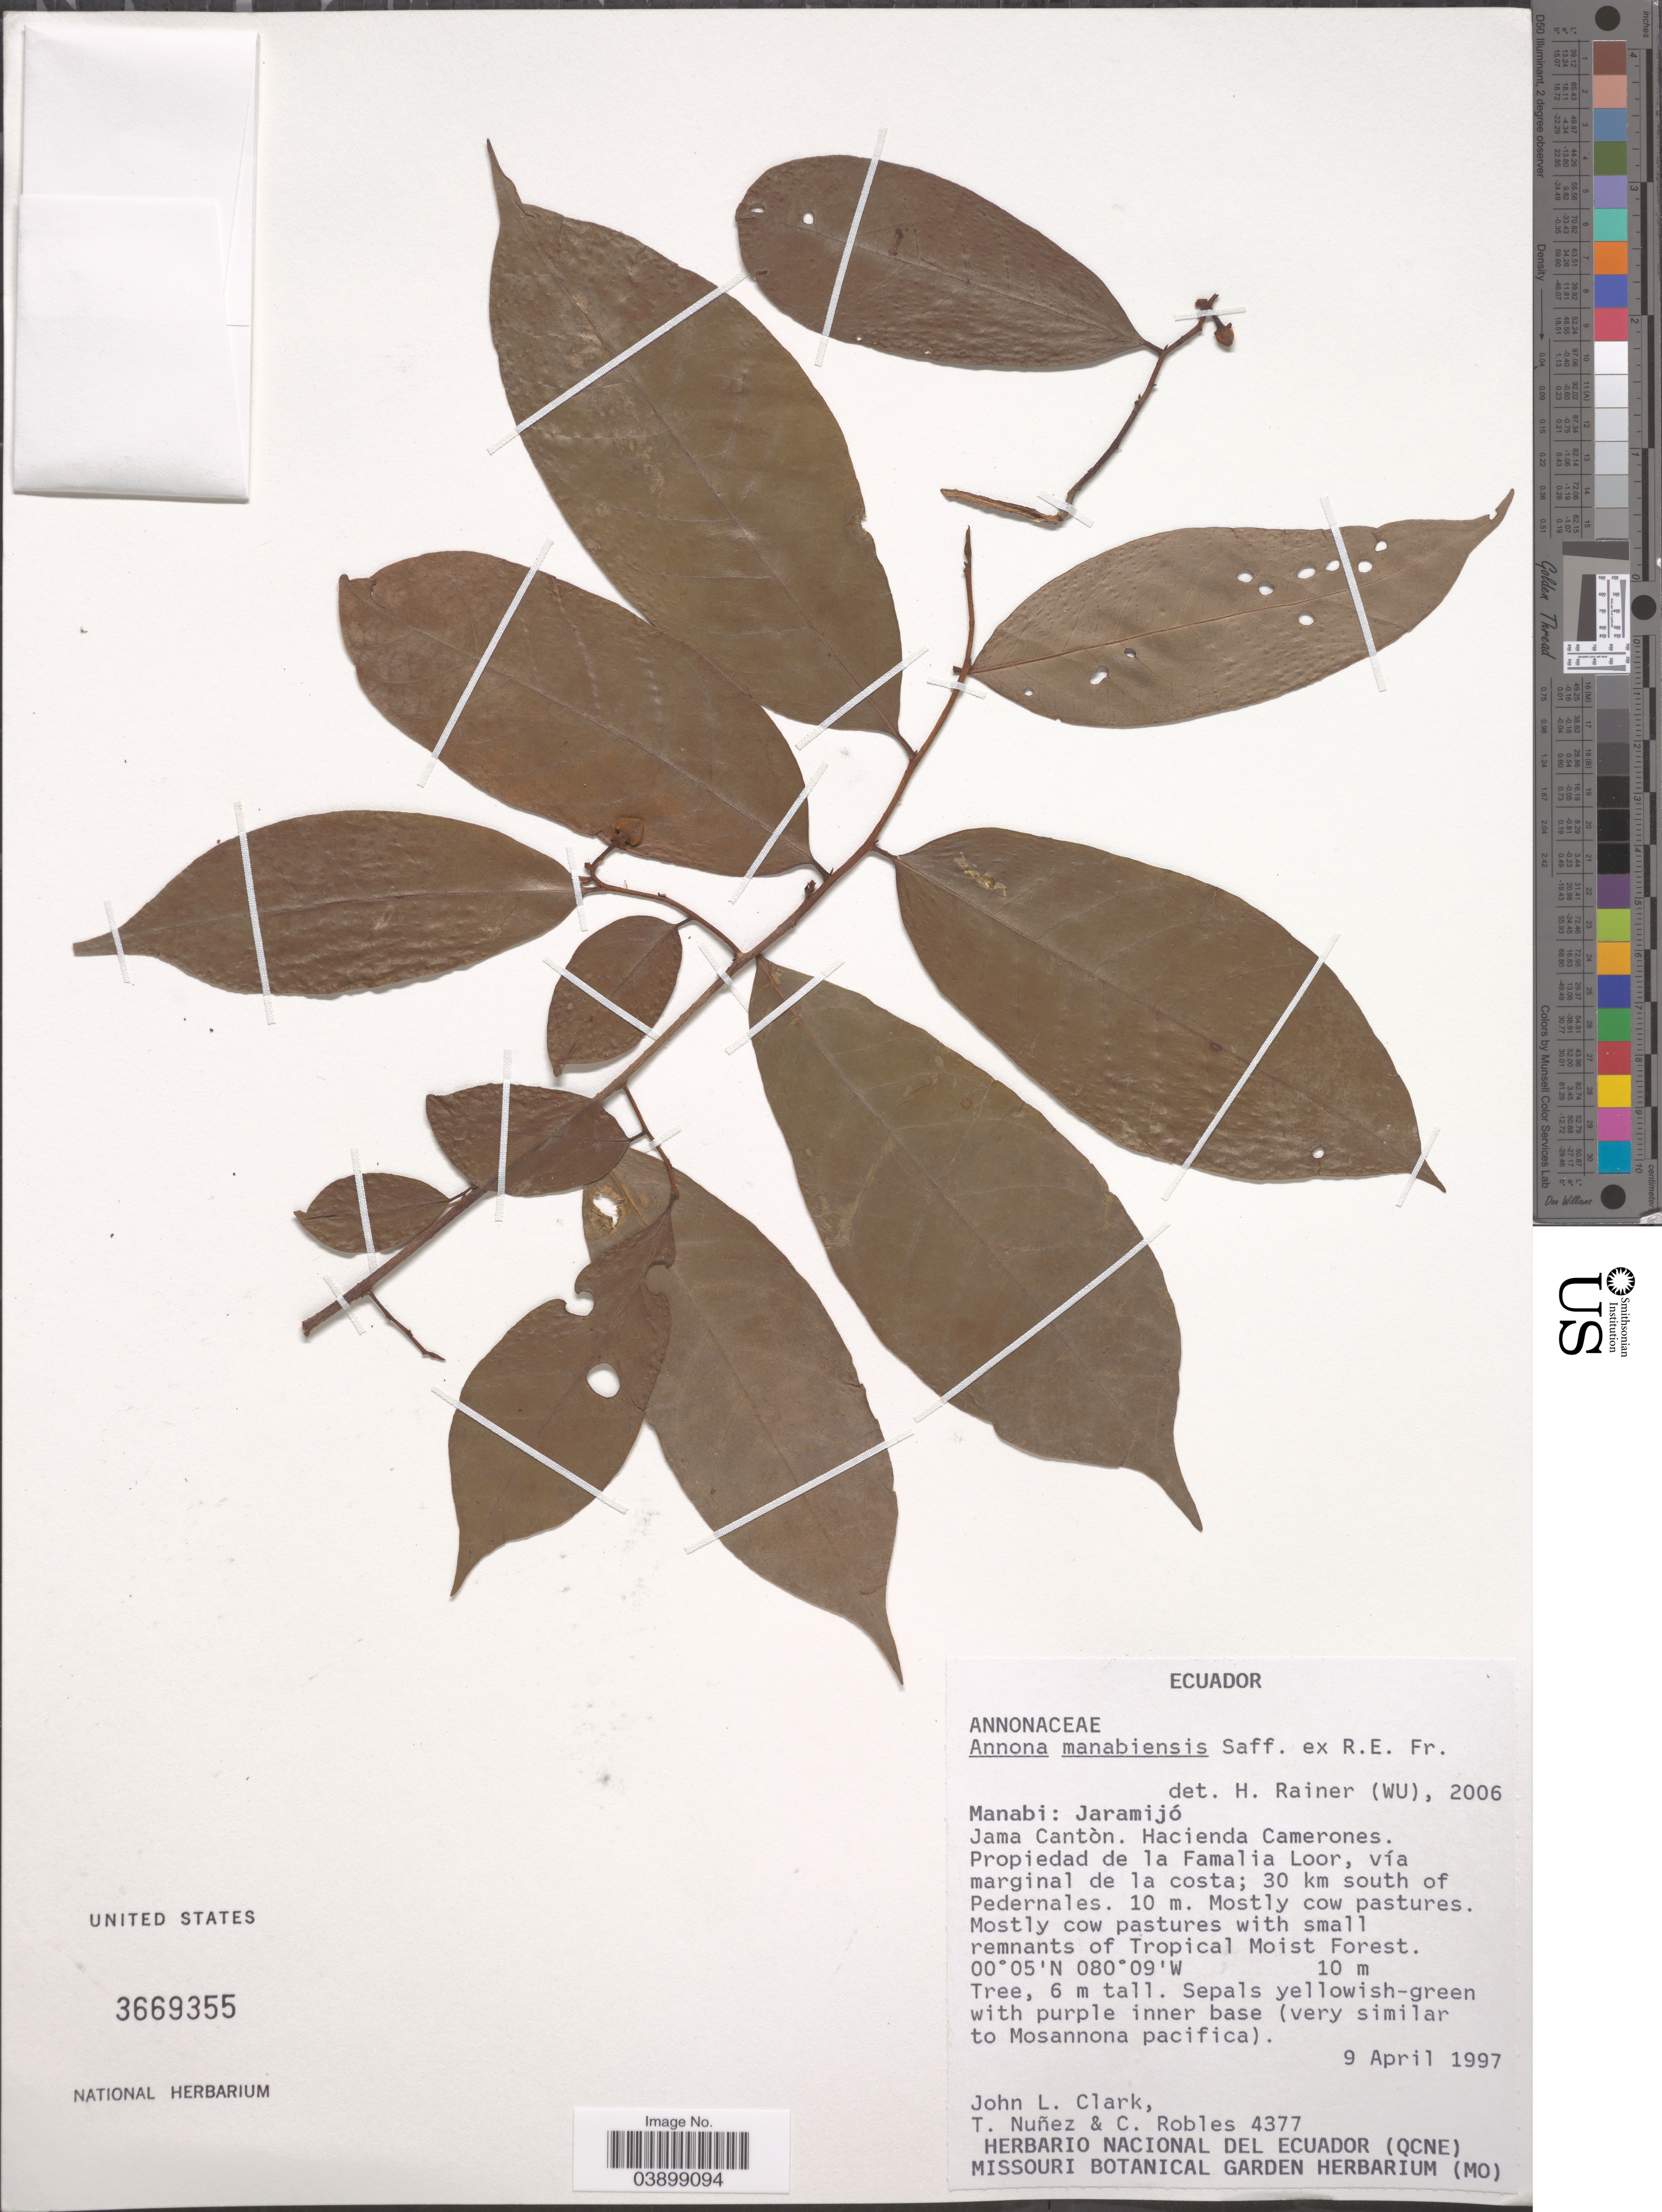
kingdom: Plantae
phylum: Tracheophyta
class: Magnoliopsida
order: Magnoliales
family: Annonaceae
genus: Annona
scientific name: Annona manabiensis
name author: Saff. ex R.E. Fr.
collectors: J. L. Clark, T. Núñez & C. Robles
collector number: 4377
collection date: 1997-04-09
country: Ecuador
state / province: Manabí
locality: Jaramijó. Jama Cantón. Hacienda Camerones. Propiedad de la Famalia Loor, vía marginal de la costa; 30 km south of Pedernales. 10 m.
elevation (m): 10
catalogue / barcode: US 3669355